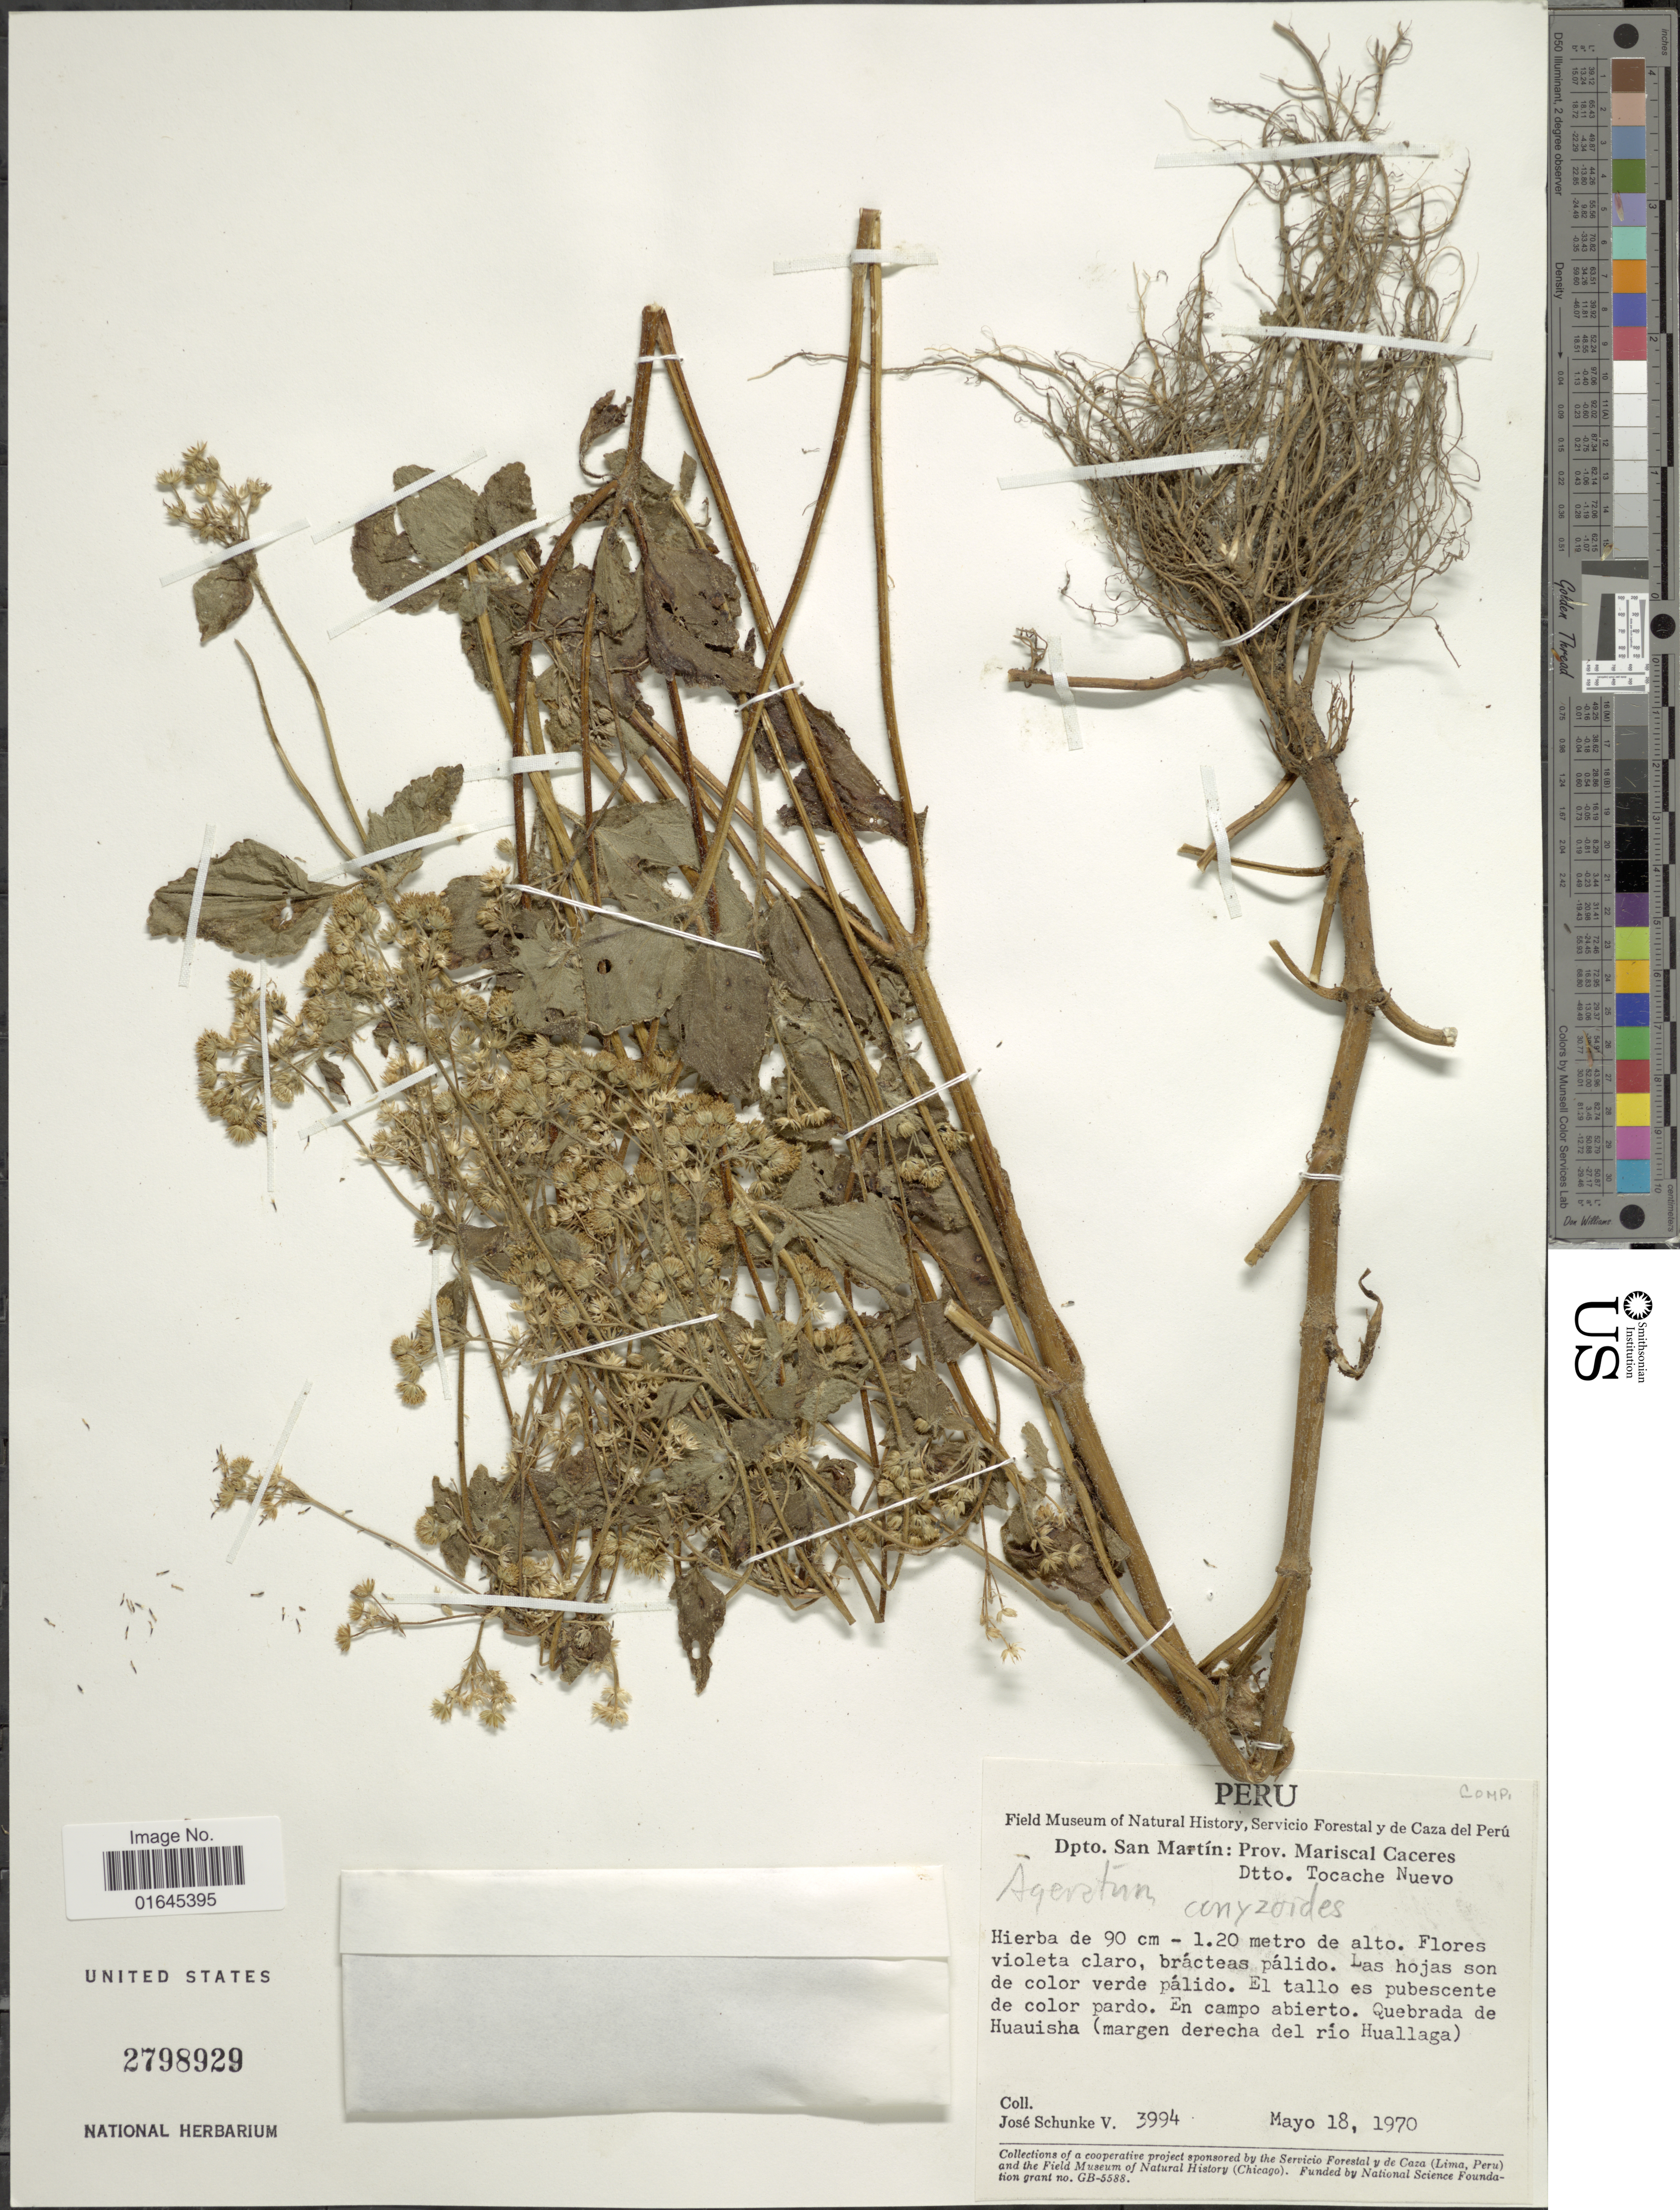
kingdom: Plantae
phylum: Tracheophyta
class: Magnoliopsida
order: Asterales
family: Asteraceae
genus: Ageratum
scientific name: Ageratum conyzoides subsp. conyzoides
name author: L.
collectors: J. Schunke Vigo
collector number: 3994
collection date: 1970-05-18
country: Peru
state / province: San Martín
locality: Prov. Mariscal Caceres, Dtto. Tocache Nuevo, Las hojas son de color verde pálido, El tallo es pubescente de color pardo, En campo abierto, Quebrada de Huauisha (margen derecha del río Huallaga)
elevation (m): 1.2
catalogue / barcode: US 2798929